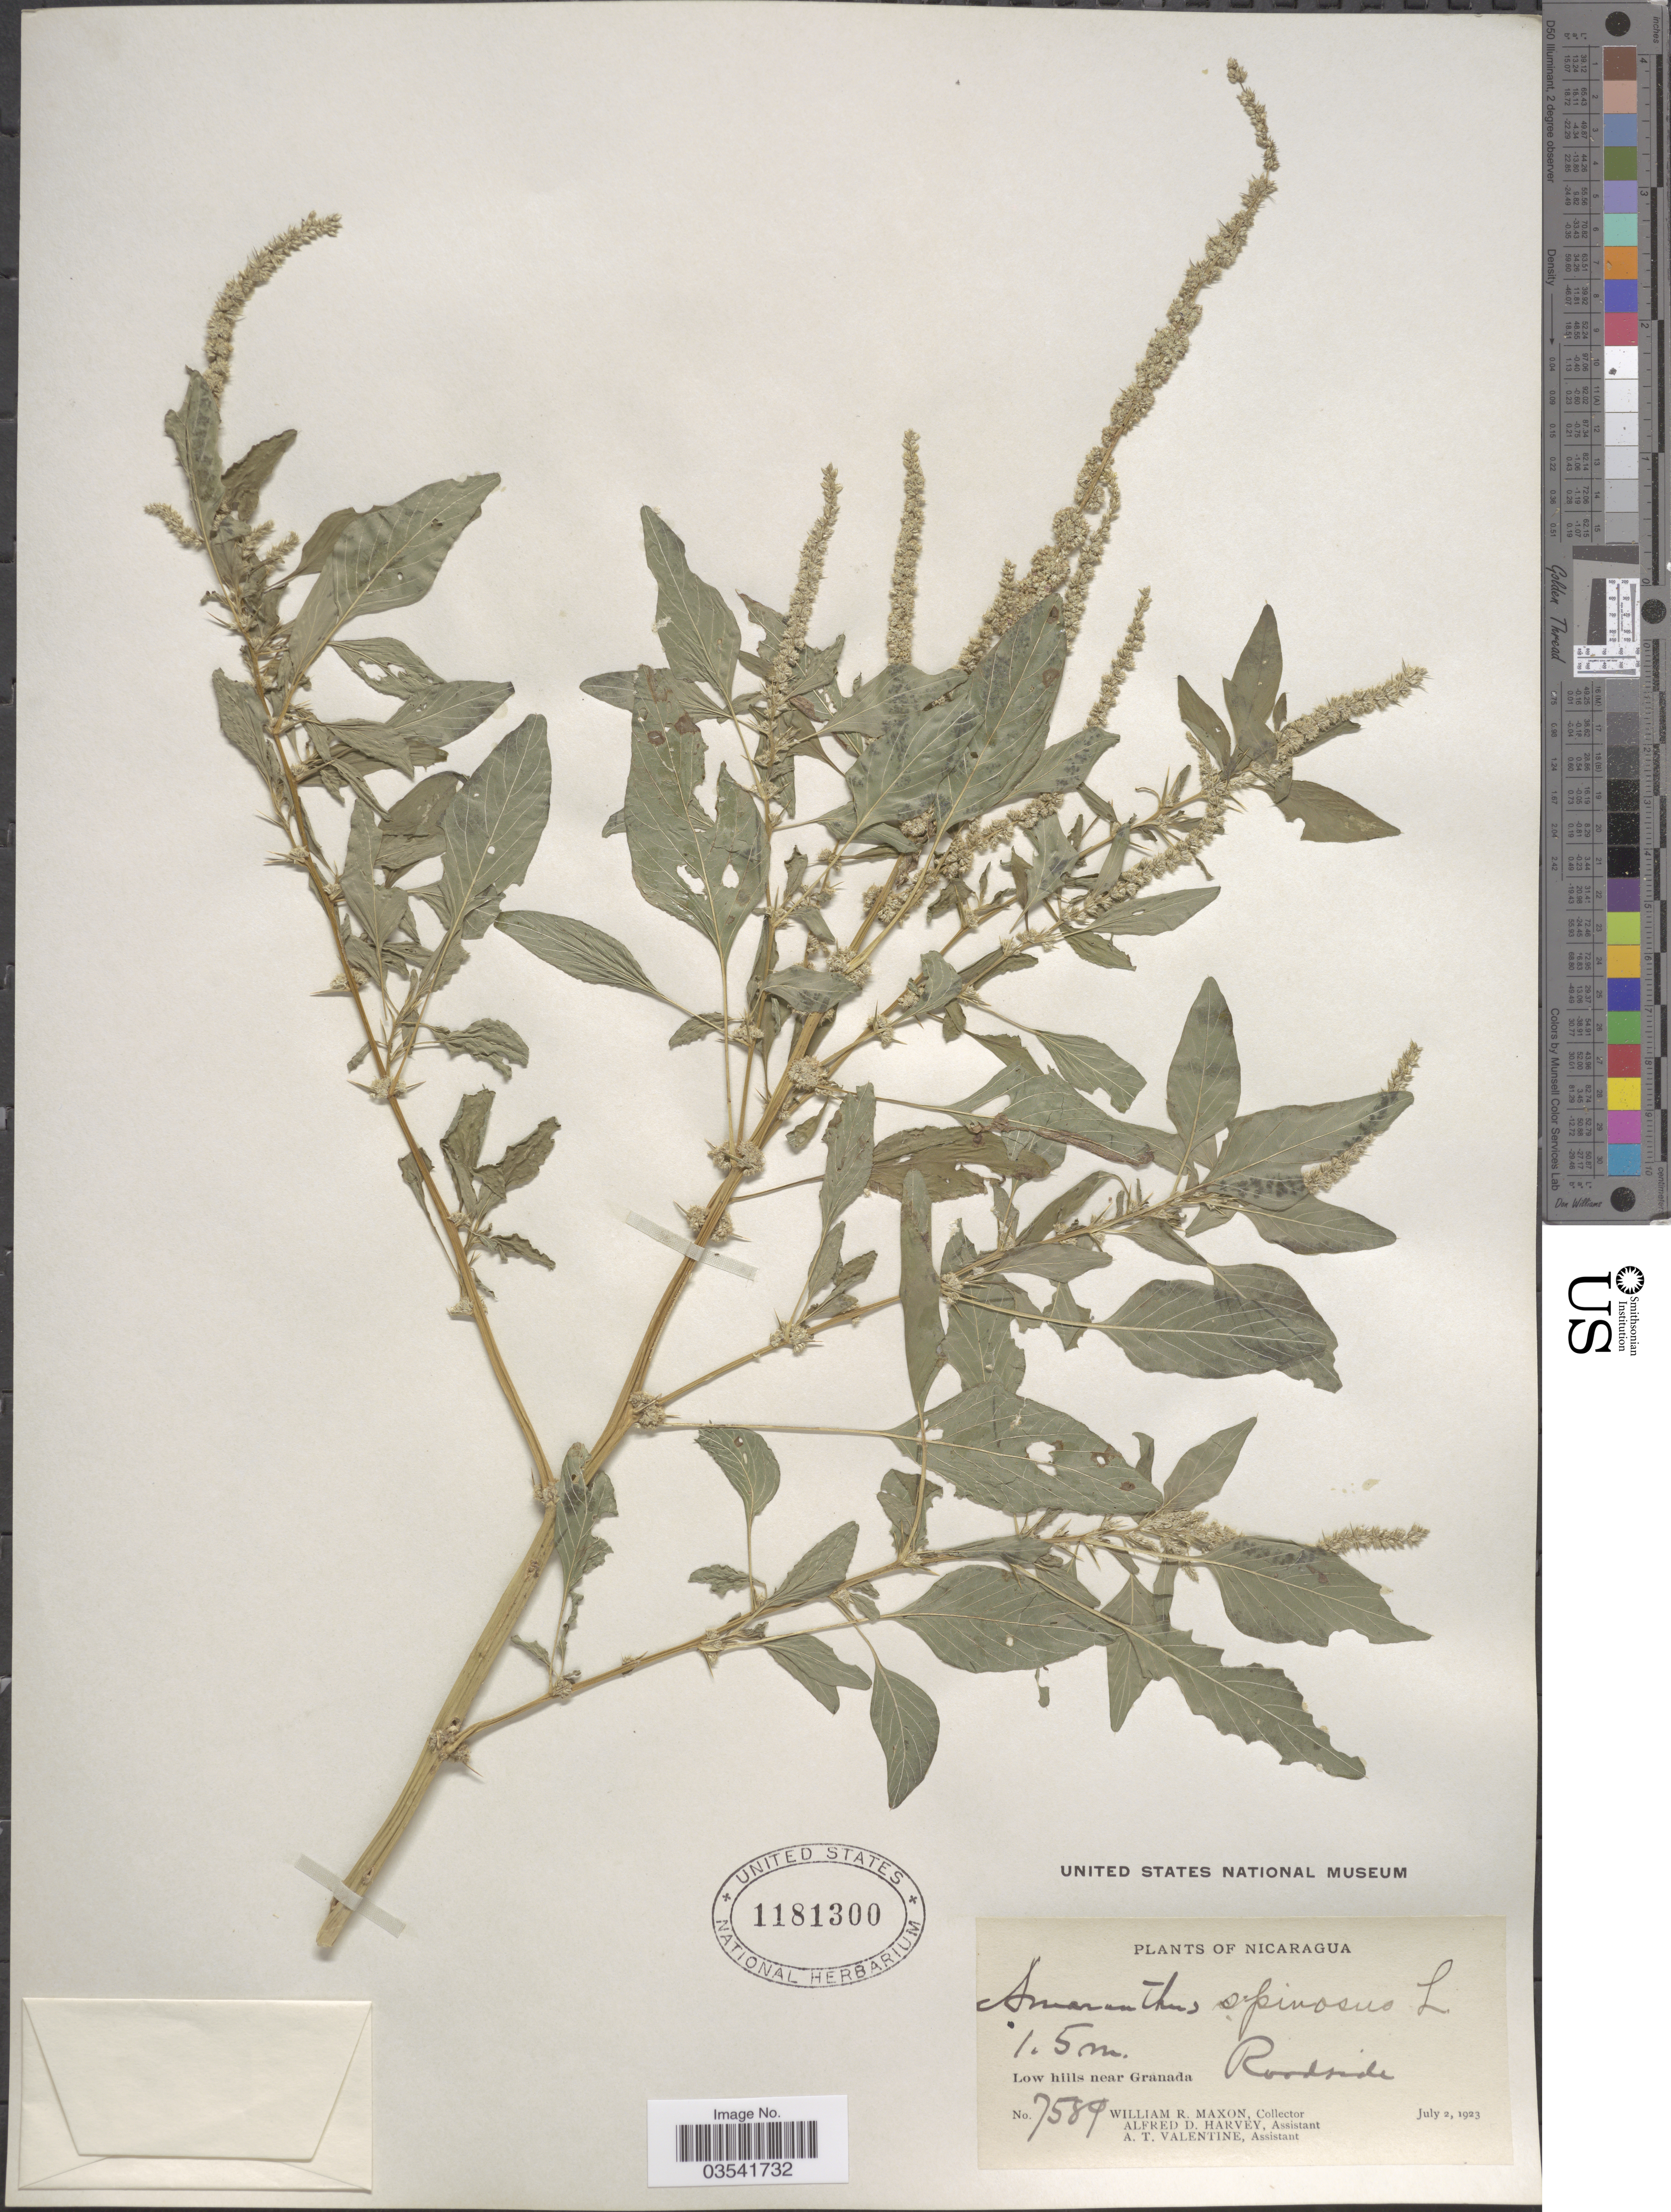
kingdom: Plantae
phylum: Tracheophyta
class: Magnoliopsida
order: Caryophyllales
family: Amaranthaceae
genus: Amaranthus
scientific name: Amaranthus spinosus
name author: L.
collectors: W. R. Maxon, A. D. Harvey & A. Valentine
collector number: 7589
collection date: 1923-07-02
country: Nicaragua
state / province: Granada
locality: Low hills near Granada, Roadside.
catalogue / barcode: US 1181300